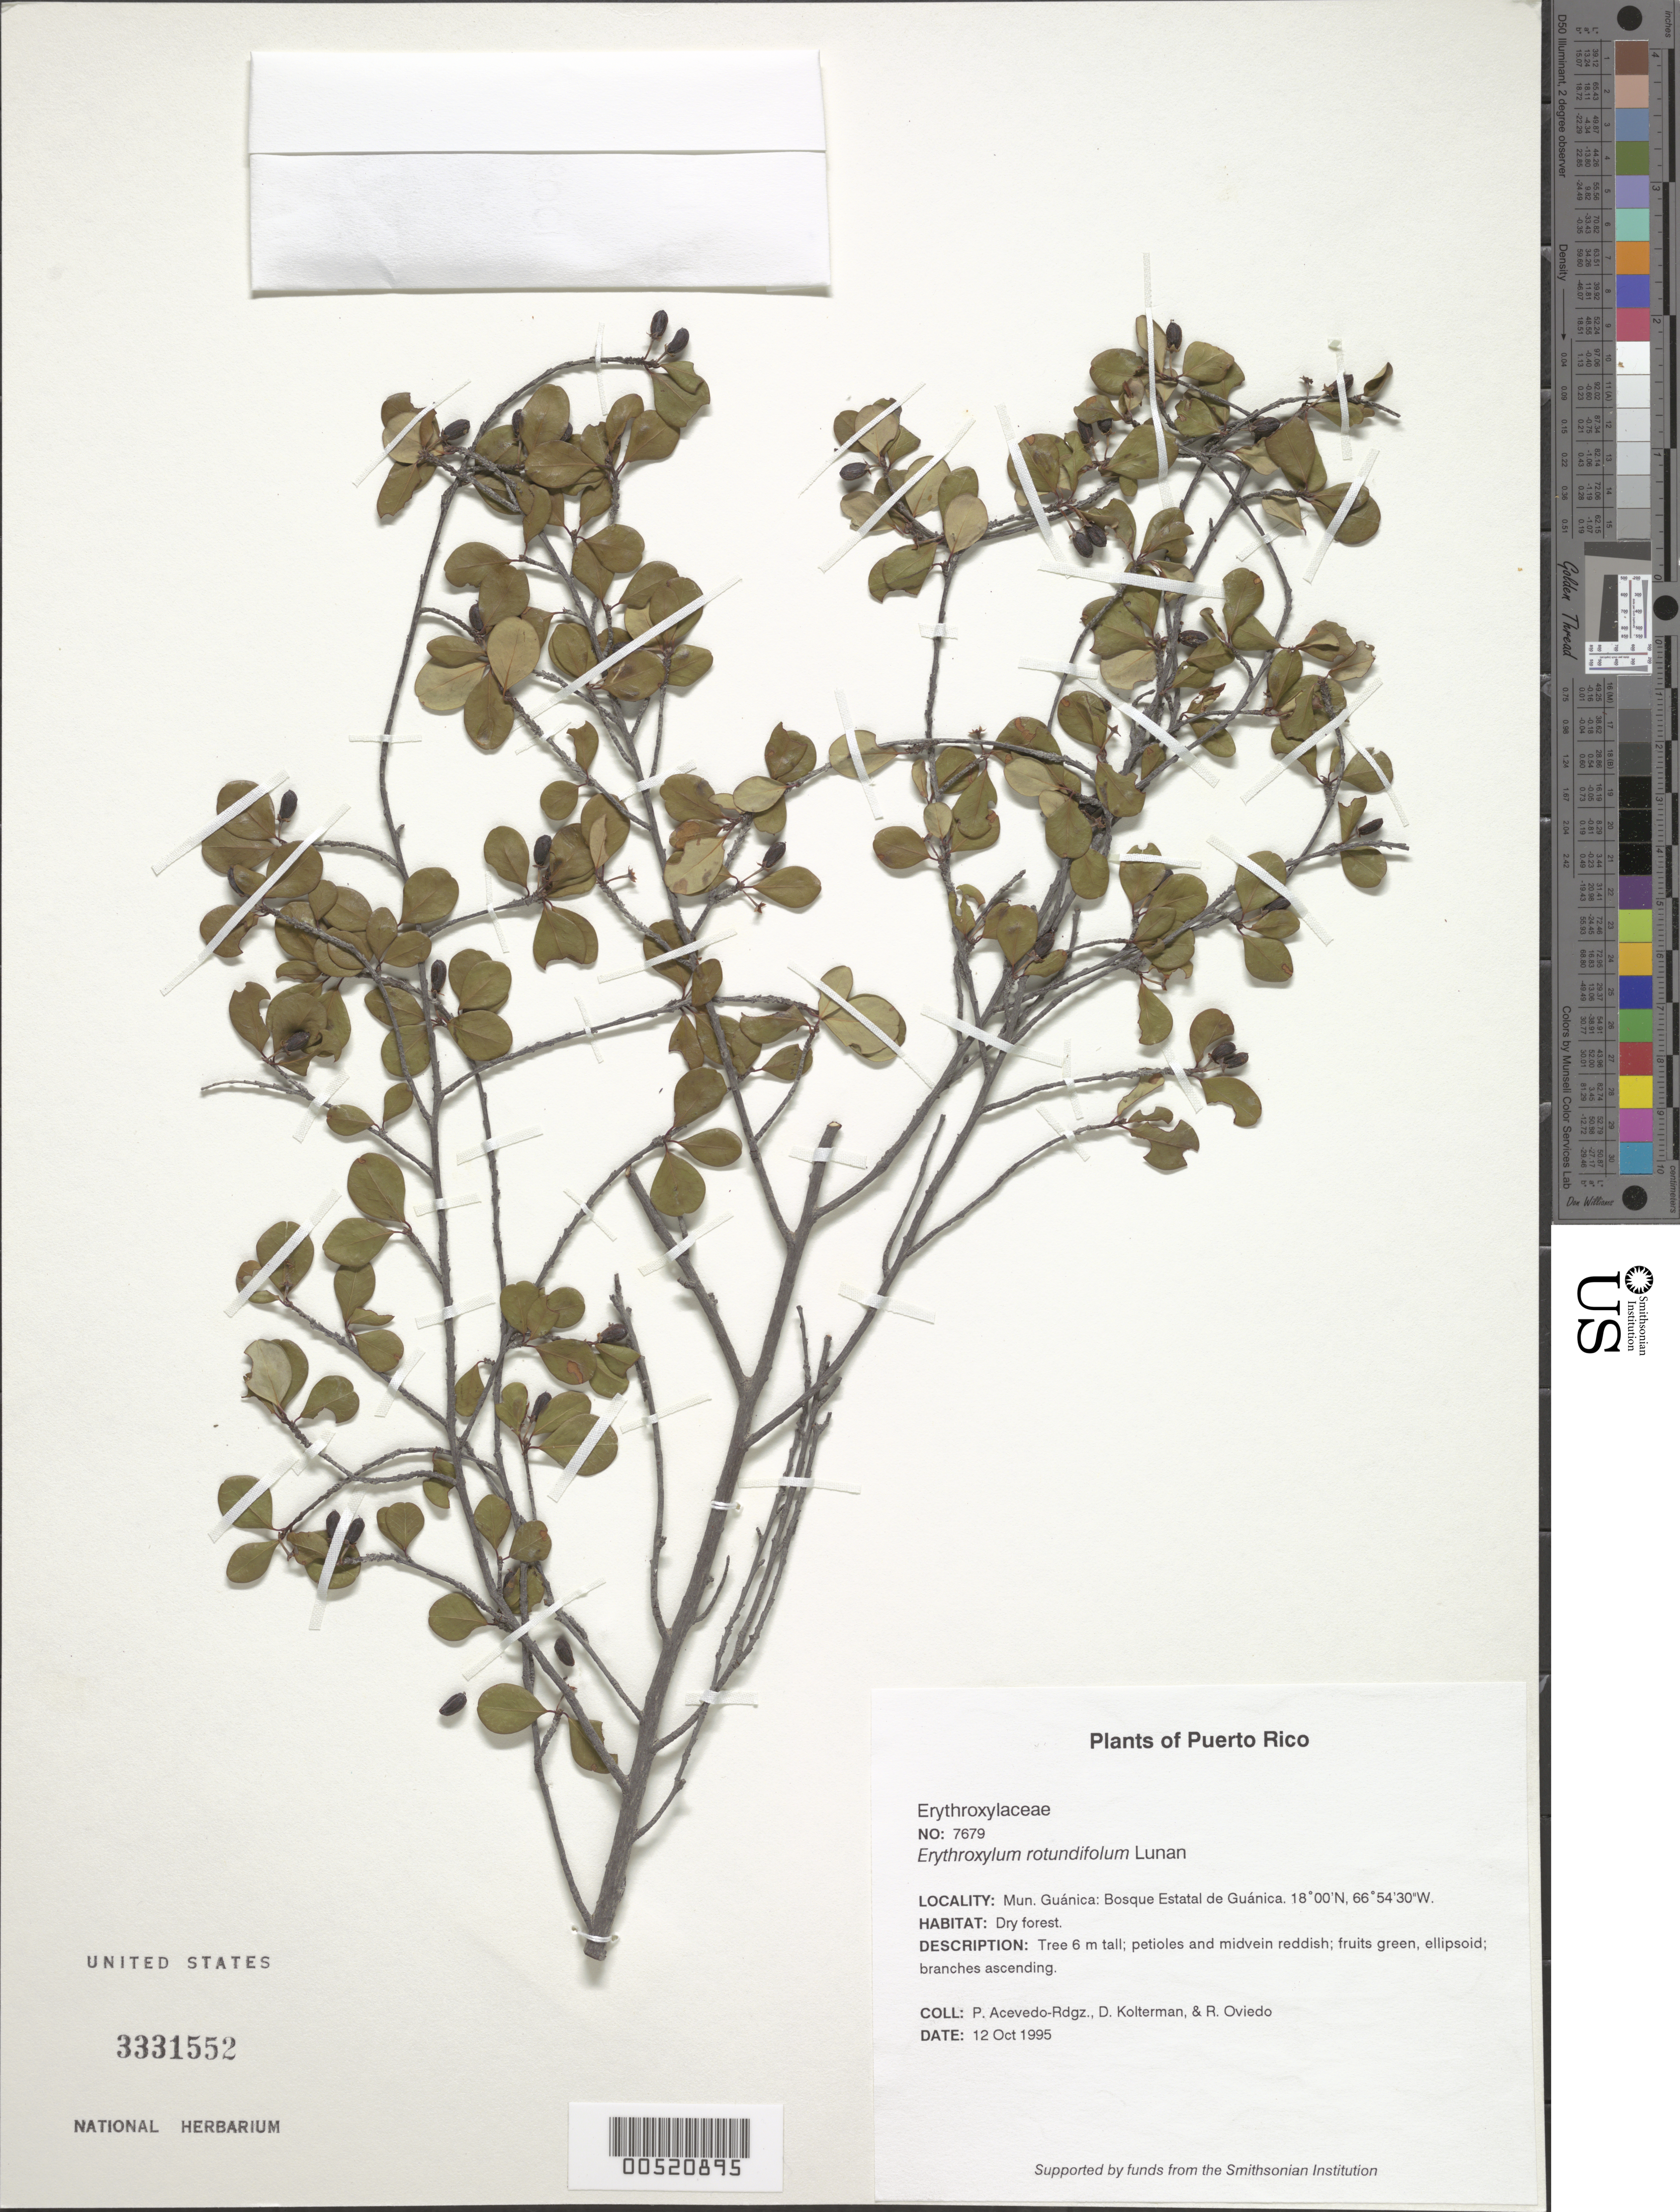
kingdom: Plantae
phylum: Tracheophyta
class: Magnoliopsida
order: Malpighiales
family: Erythroxylaceae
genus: Erythroxylum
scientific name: Erythroxylum rotundifolium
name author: Lunan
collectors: P. Acevedo-Rodr., D. Kolterman & R. Oviedo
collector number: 7679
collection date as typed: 12 Oct 1995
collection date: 1995-10-12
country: Puerto Rico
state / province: Guánica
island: Puerto Rico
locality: Guánica; Bosque Estatal de Guánica; by parking area close to ranger's station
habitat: Dry forest.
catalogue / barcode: US 3331552